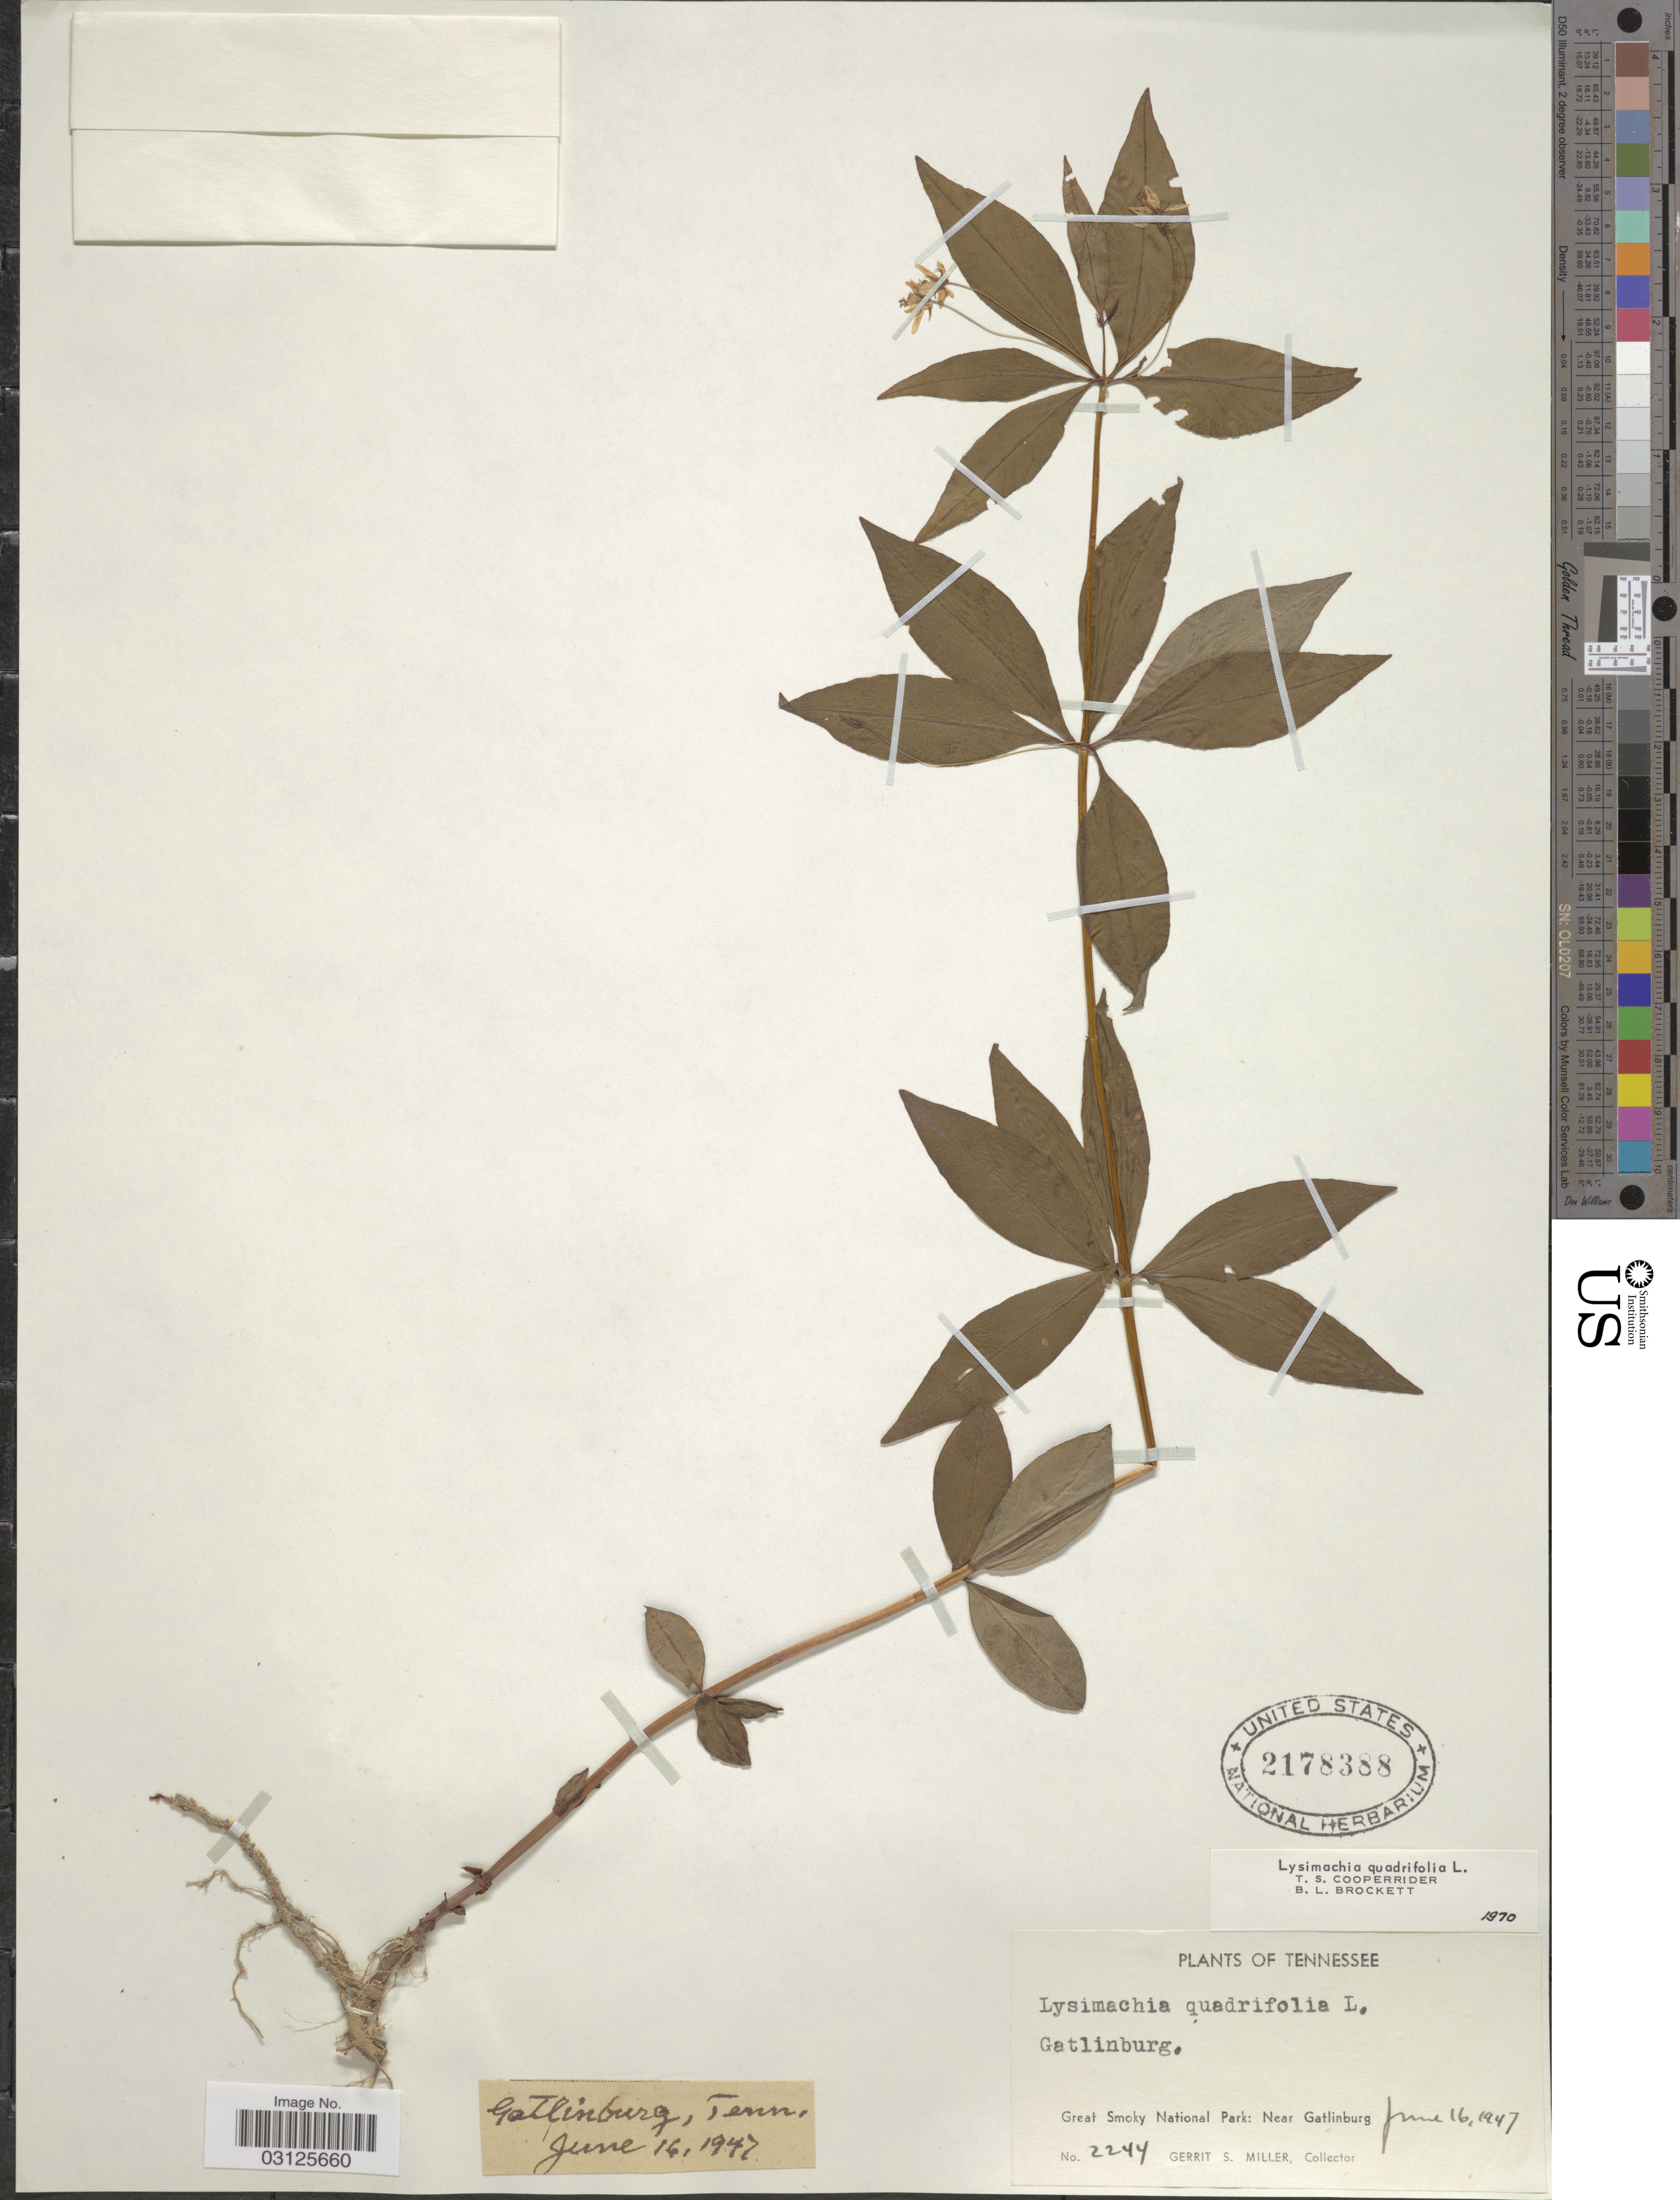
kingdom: Plantae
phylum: Tracheophyta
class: Magnoliopsida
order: Ericales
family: Primulaceae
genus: Lysimachia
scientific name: Lysimachia quadrifolia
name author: L.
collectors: G. S. Miller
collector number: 2244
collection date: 1947-06-16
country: United States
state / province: Tennessee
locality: Gatlinburg, Great Smoky National Park: Near Gatlinburg.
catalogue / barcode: US 2178388